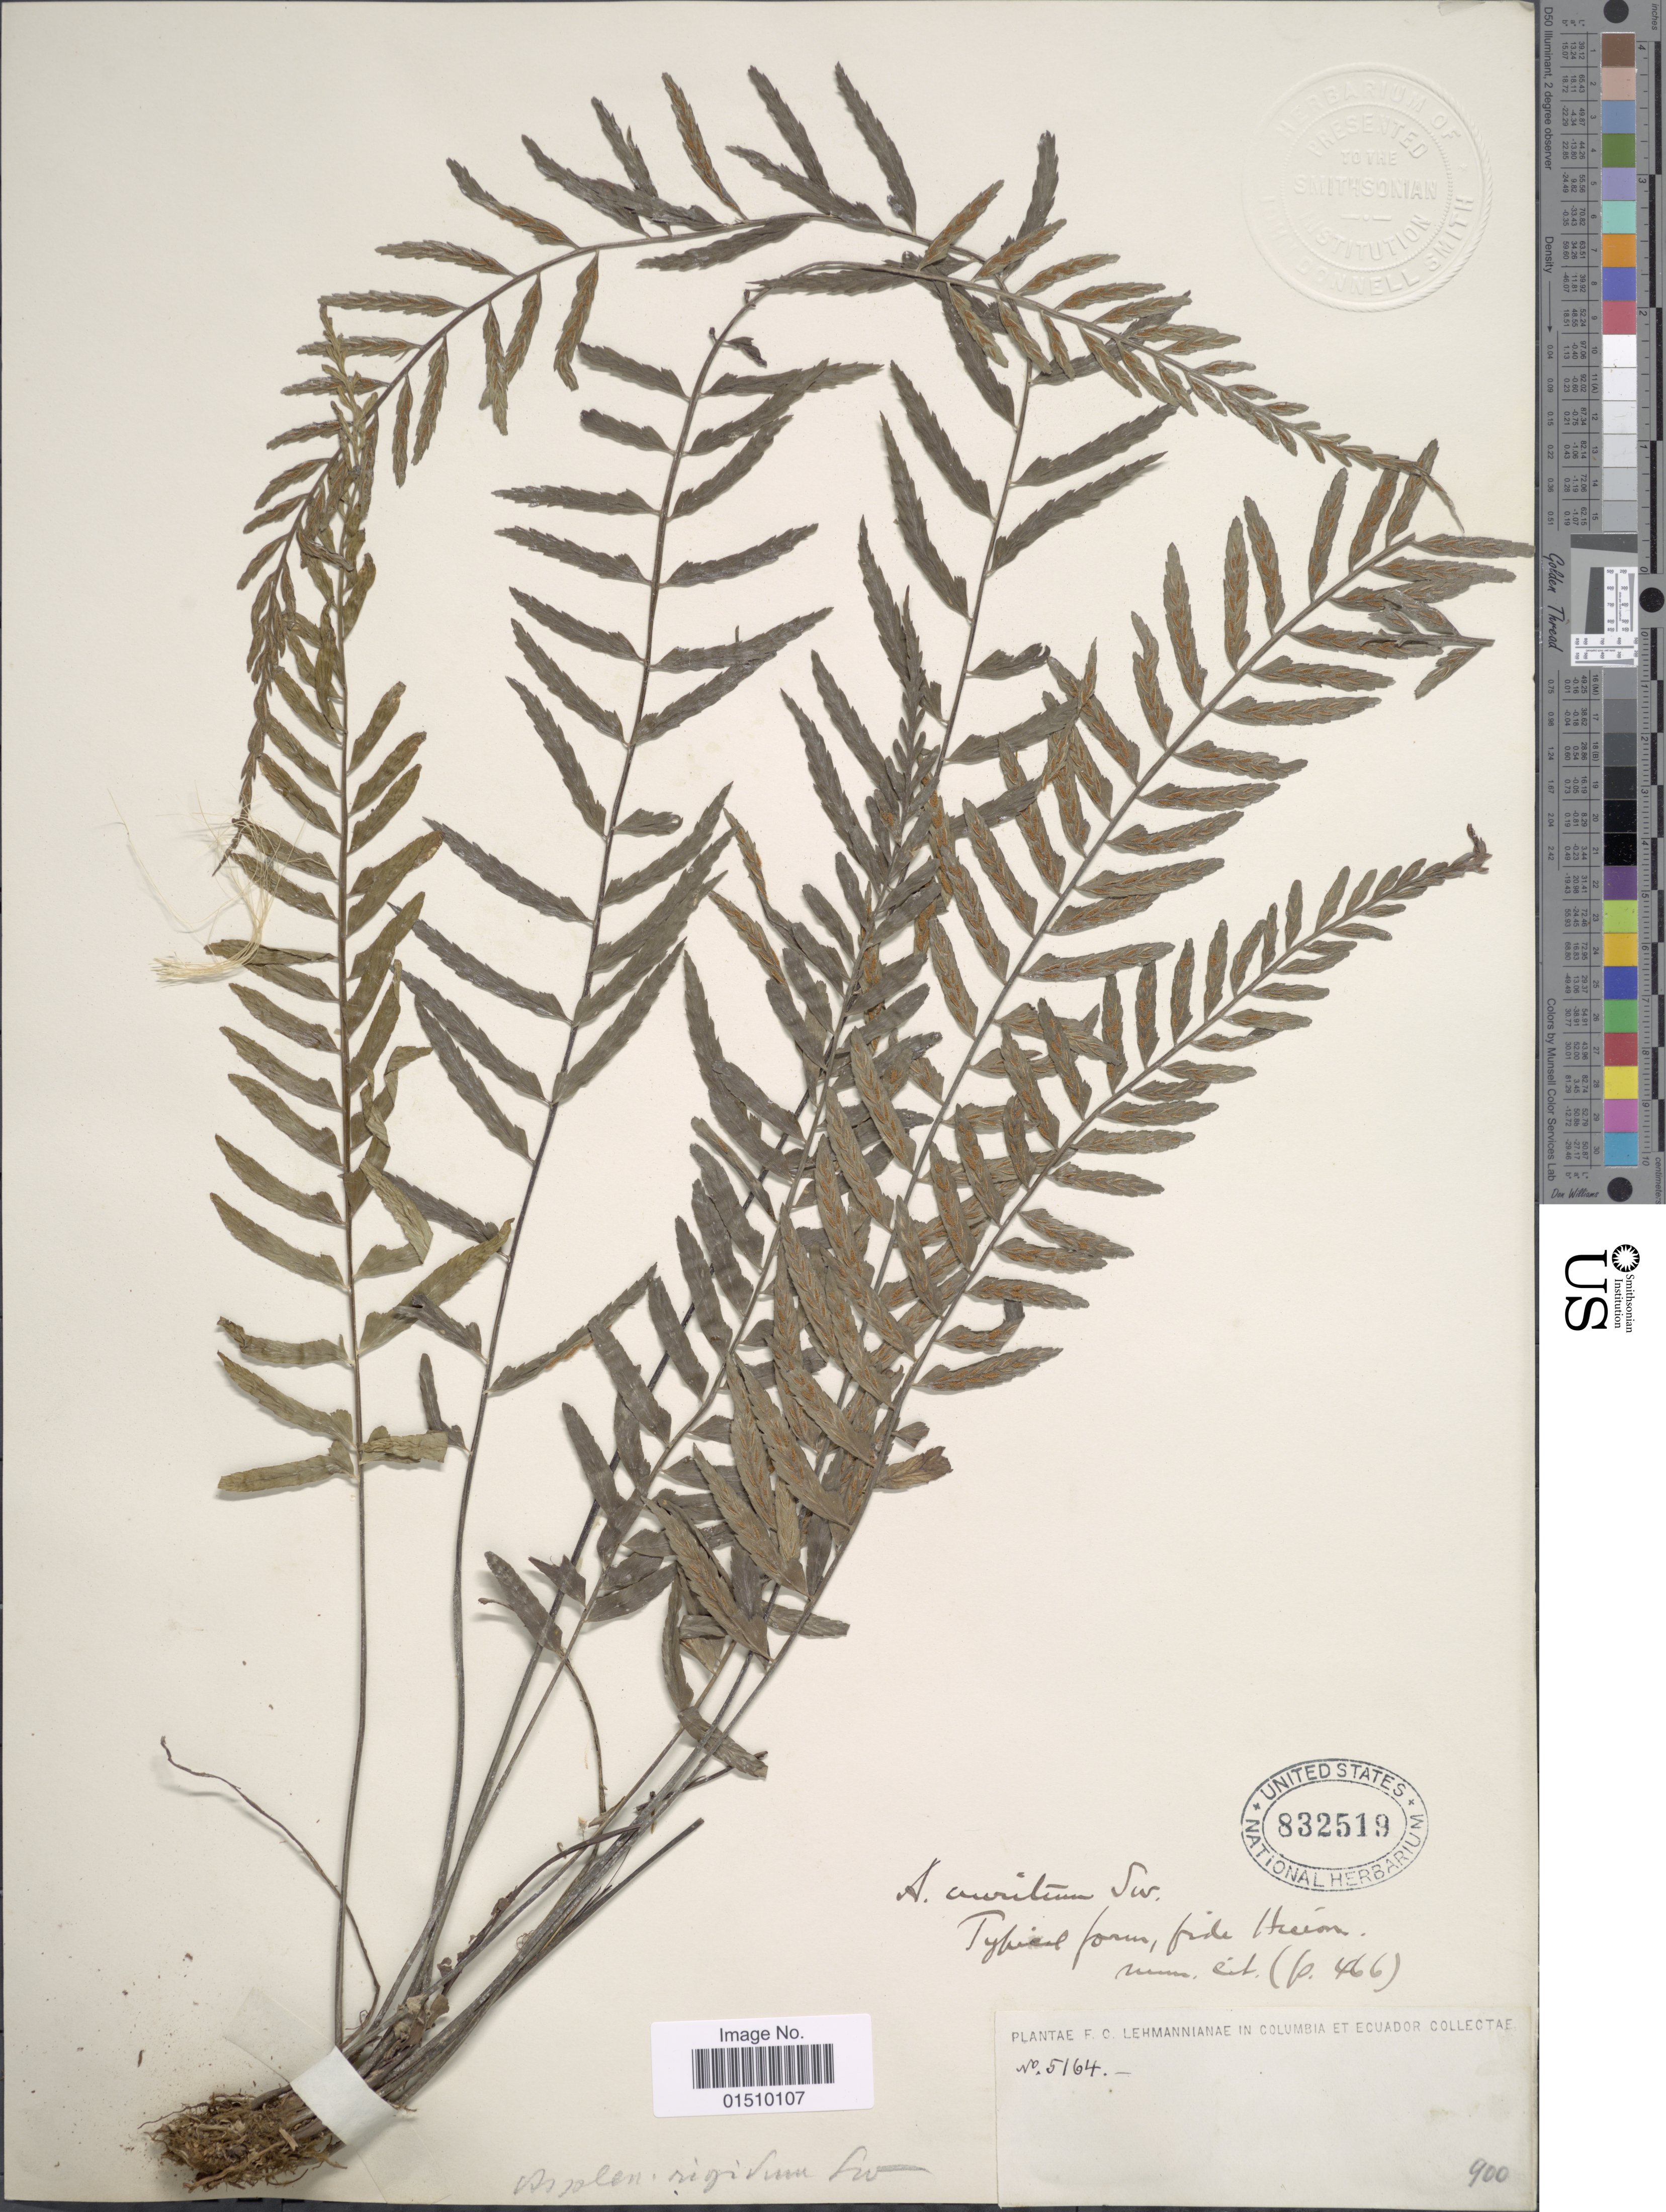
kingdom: Plantae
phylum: Tracheophyta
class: Polypodiopsida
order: Polypodiales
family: Aspleniaceae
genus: Asplenium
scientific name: Asplenium auritum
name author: Sw.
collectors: F. C. Lehmann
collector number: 5164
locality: Colombia, Ecuador.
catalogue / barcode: US 832519